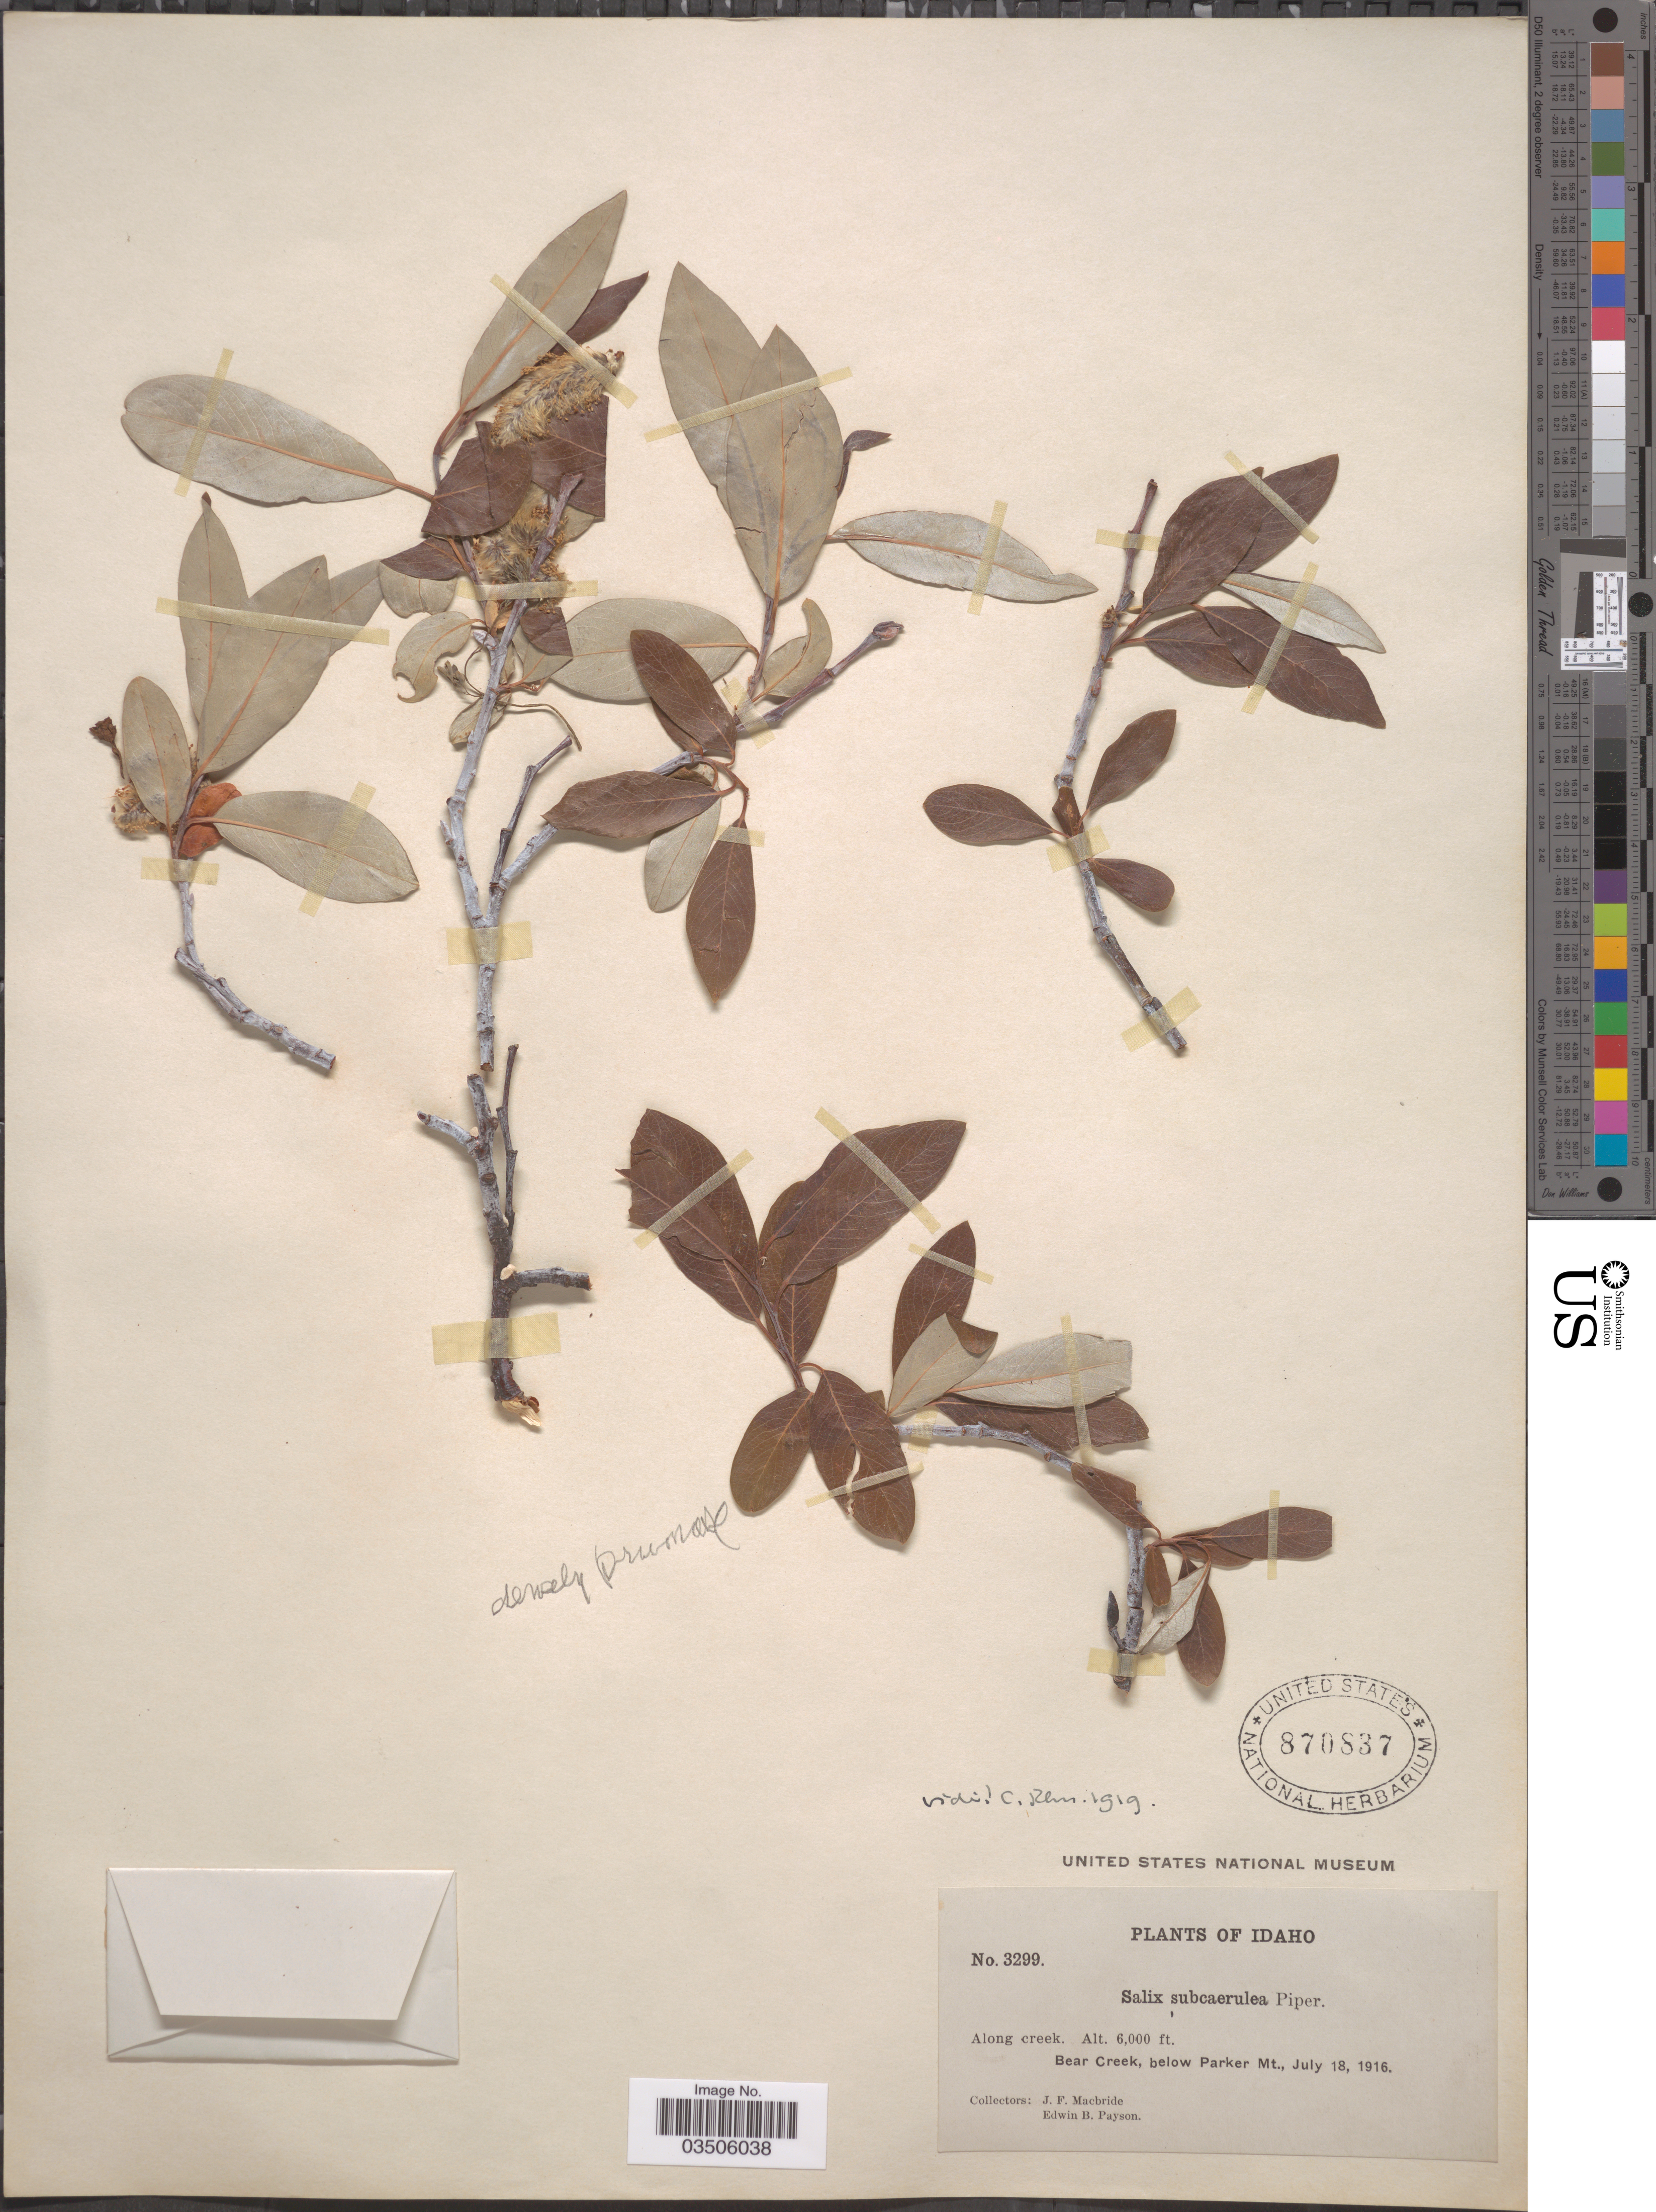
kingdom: Plantae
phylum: Tracheophyta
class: Magnoliopsida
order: Malpighiales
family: Salicaceae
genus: Salix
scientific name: Salix subcoerulea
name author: Piper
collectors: J. F. Macbride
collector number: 3299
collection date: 1916-07-18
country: United States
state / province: Idaho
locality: Bear Creek, below Parker Mt.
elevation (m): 1829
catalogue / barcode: US 870837